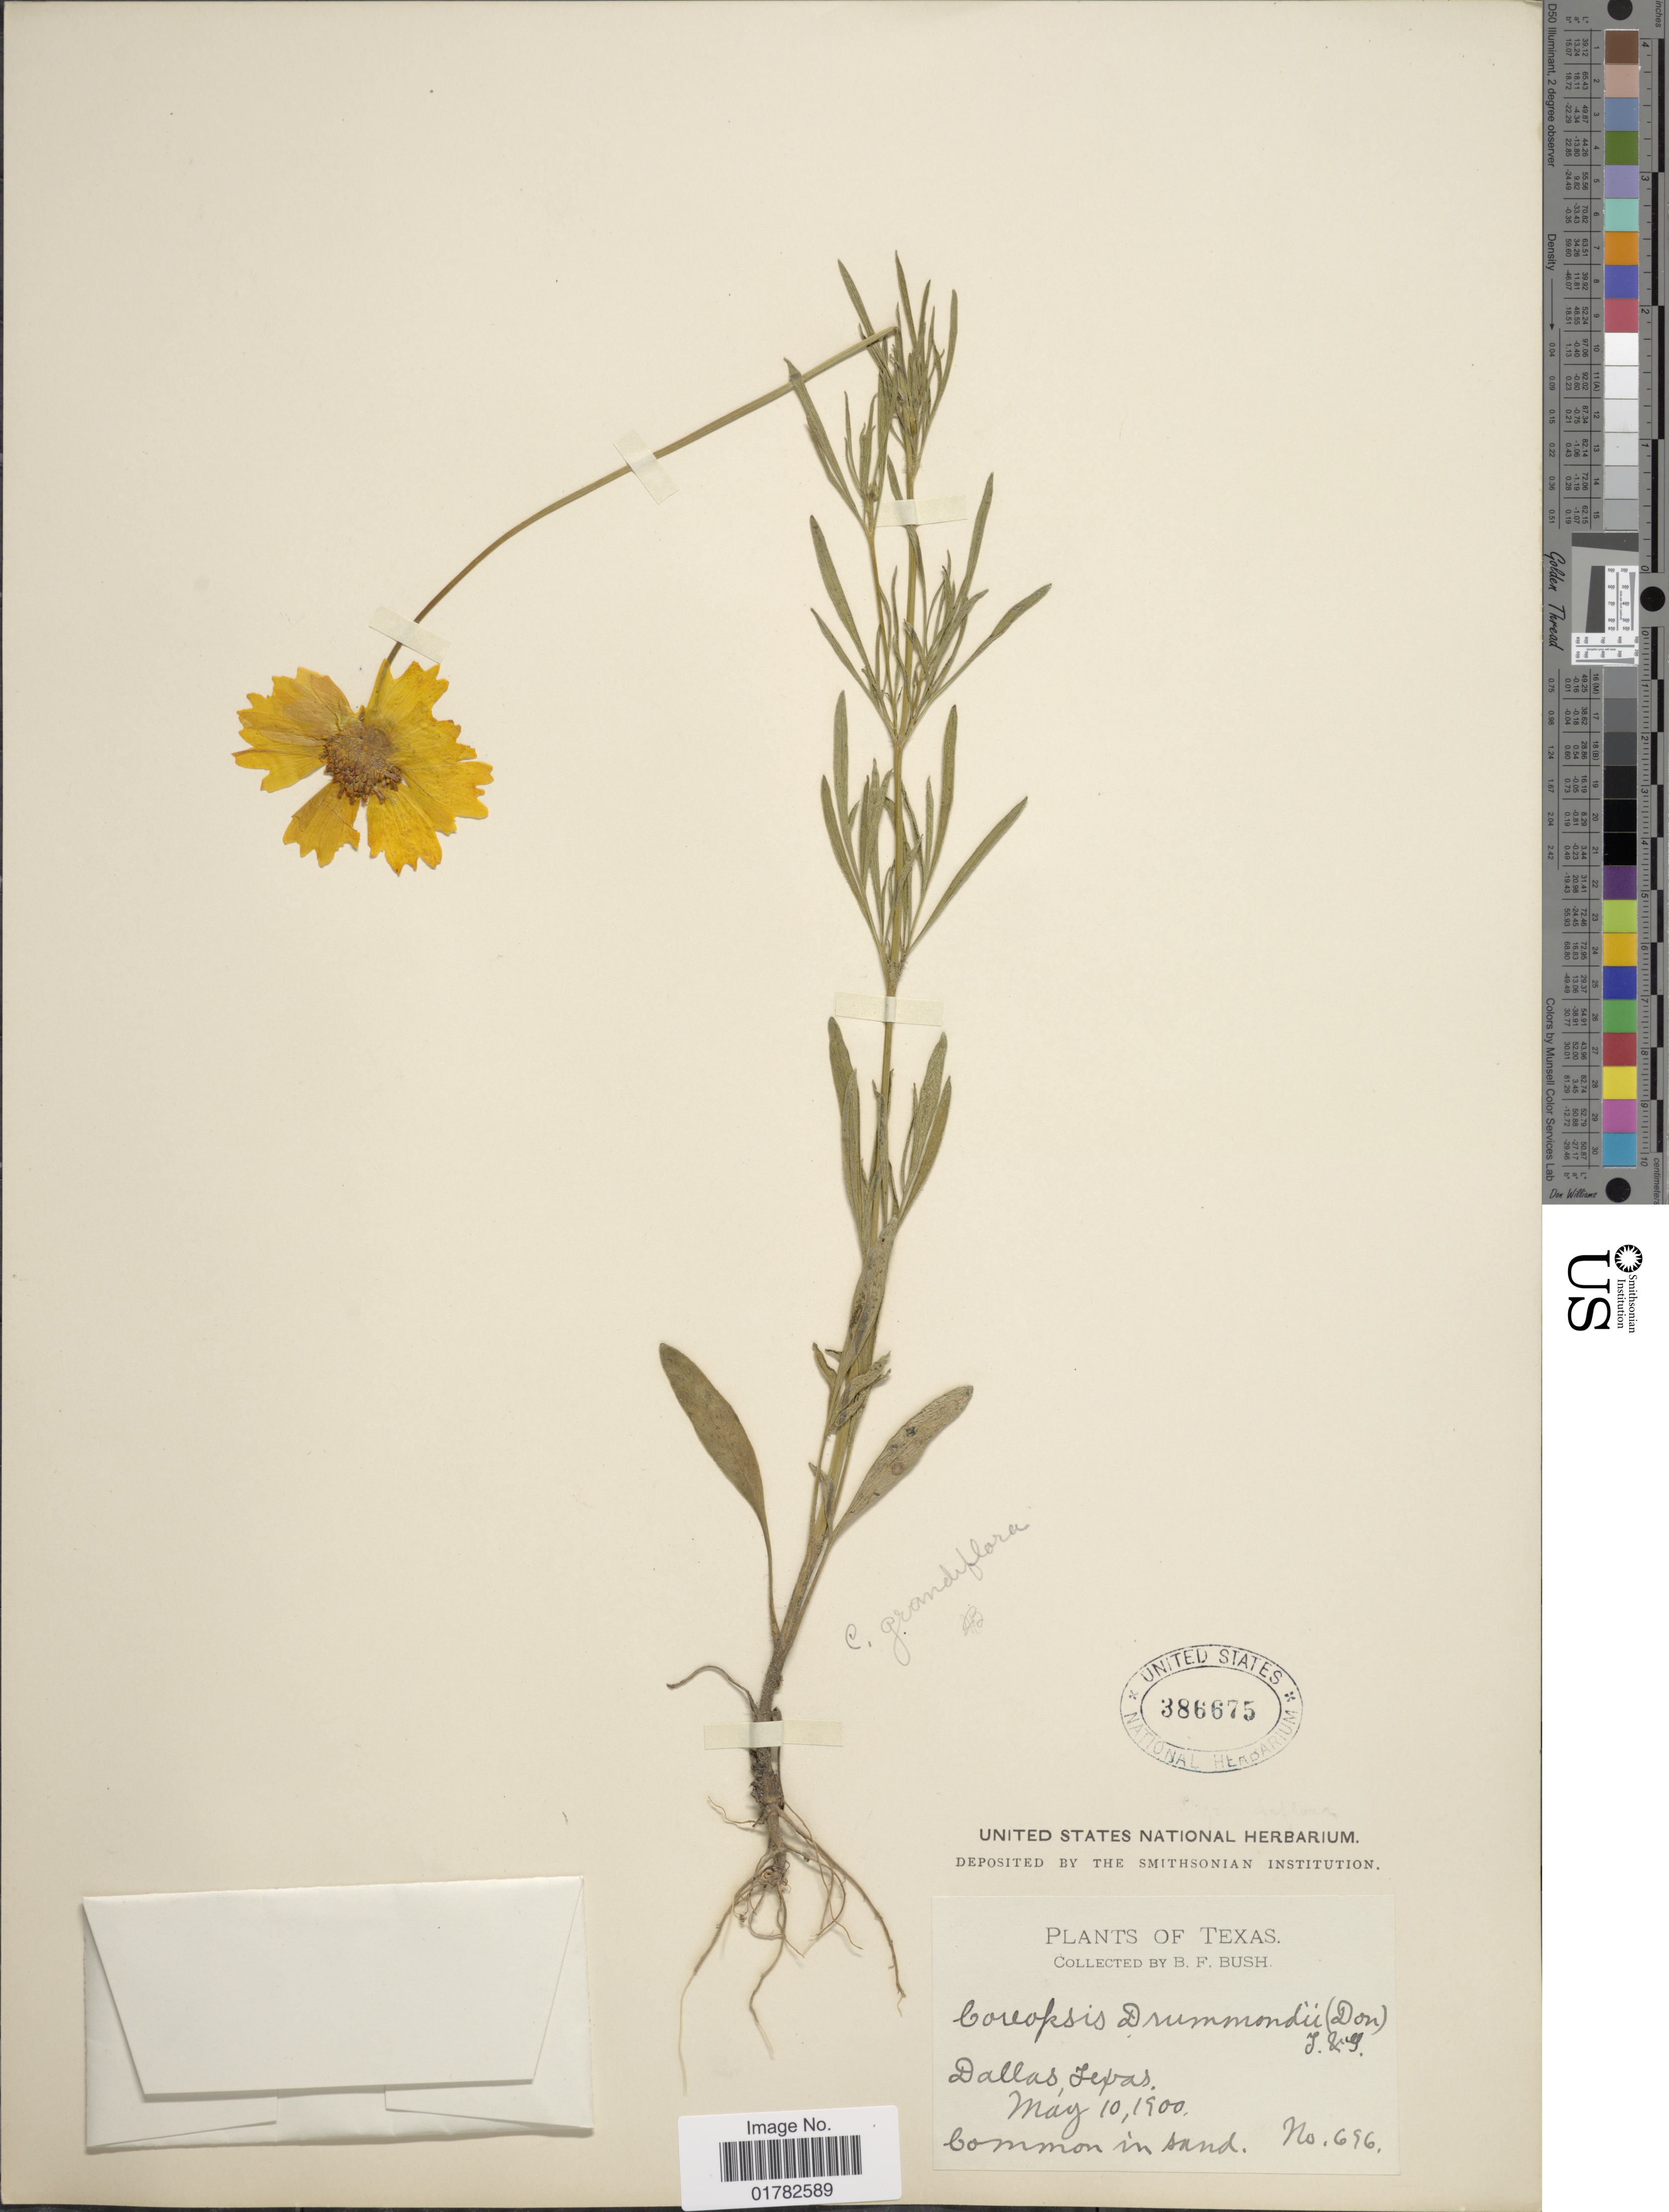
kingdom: Plantae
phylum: Tracheophyta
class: Magnoliopsida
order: Asterales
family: Asteraceae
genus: Coreopsis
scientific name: Coreopsis grandiflora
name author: Nutt.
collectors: B. F. Bush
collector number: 696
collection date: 1900-05-10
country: United States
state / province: Texas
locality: Dallas, common in sand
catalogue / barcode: US 386675